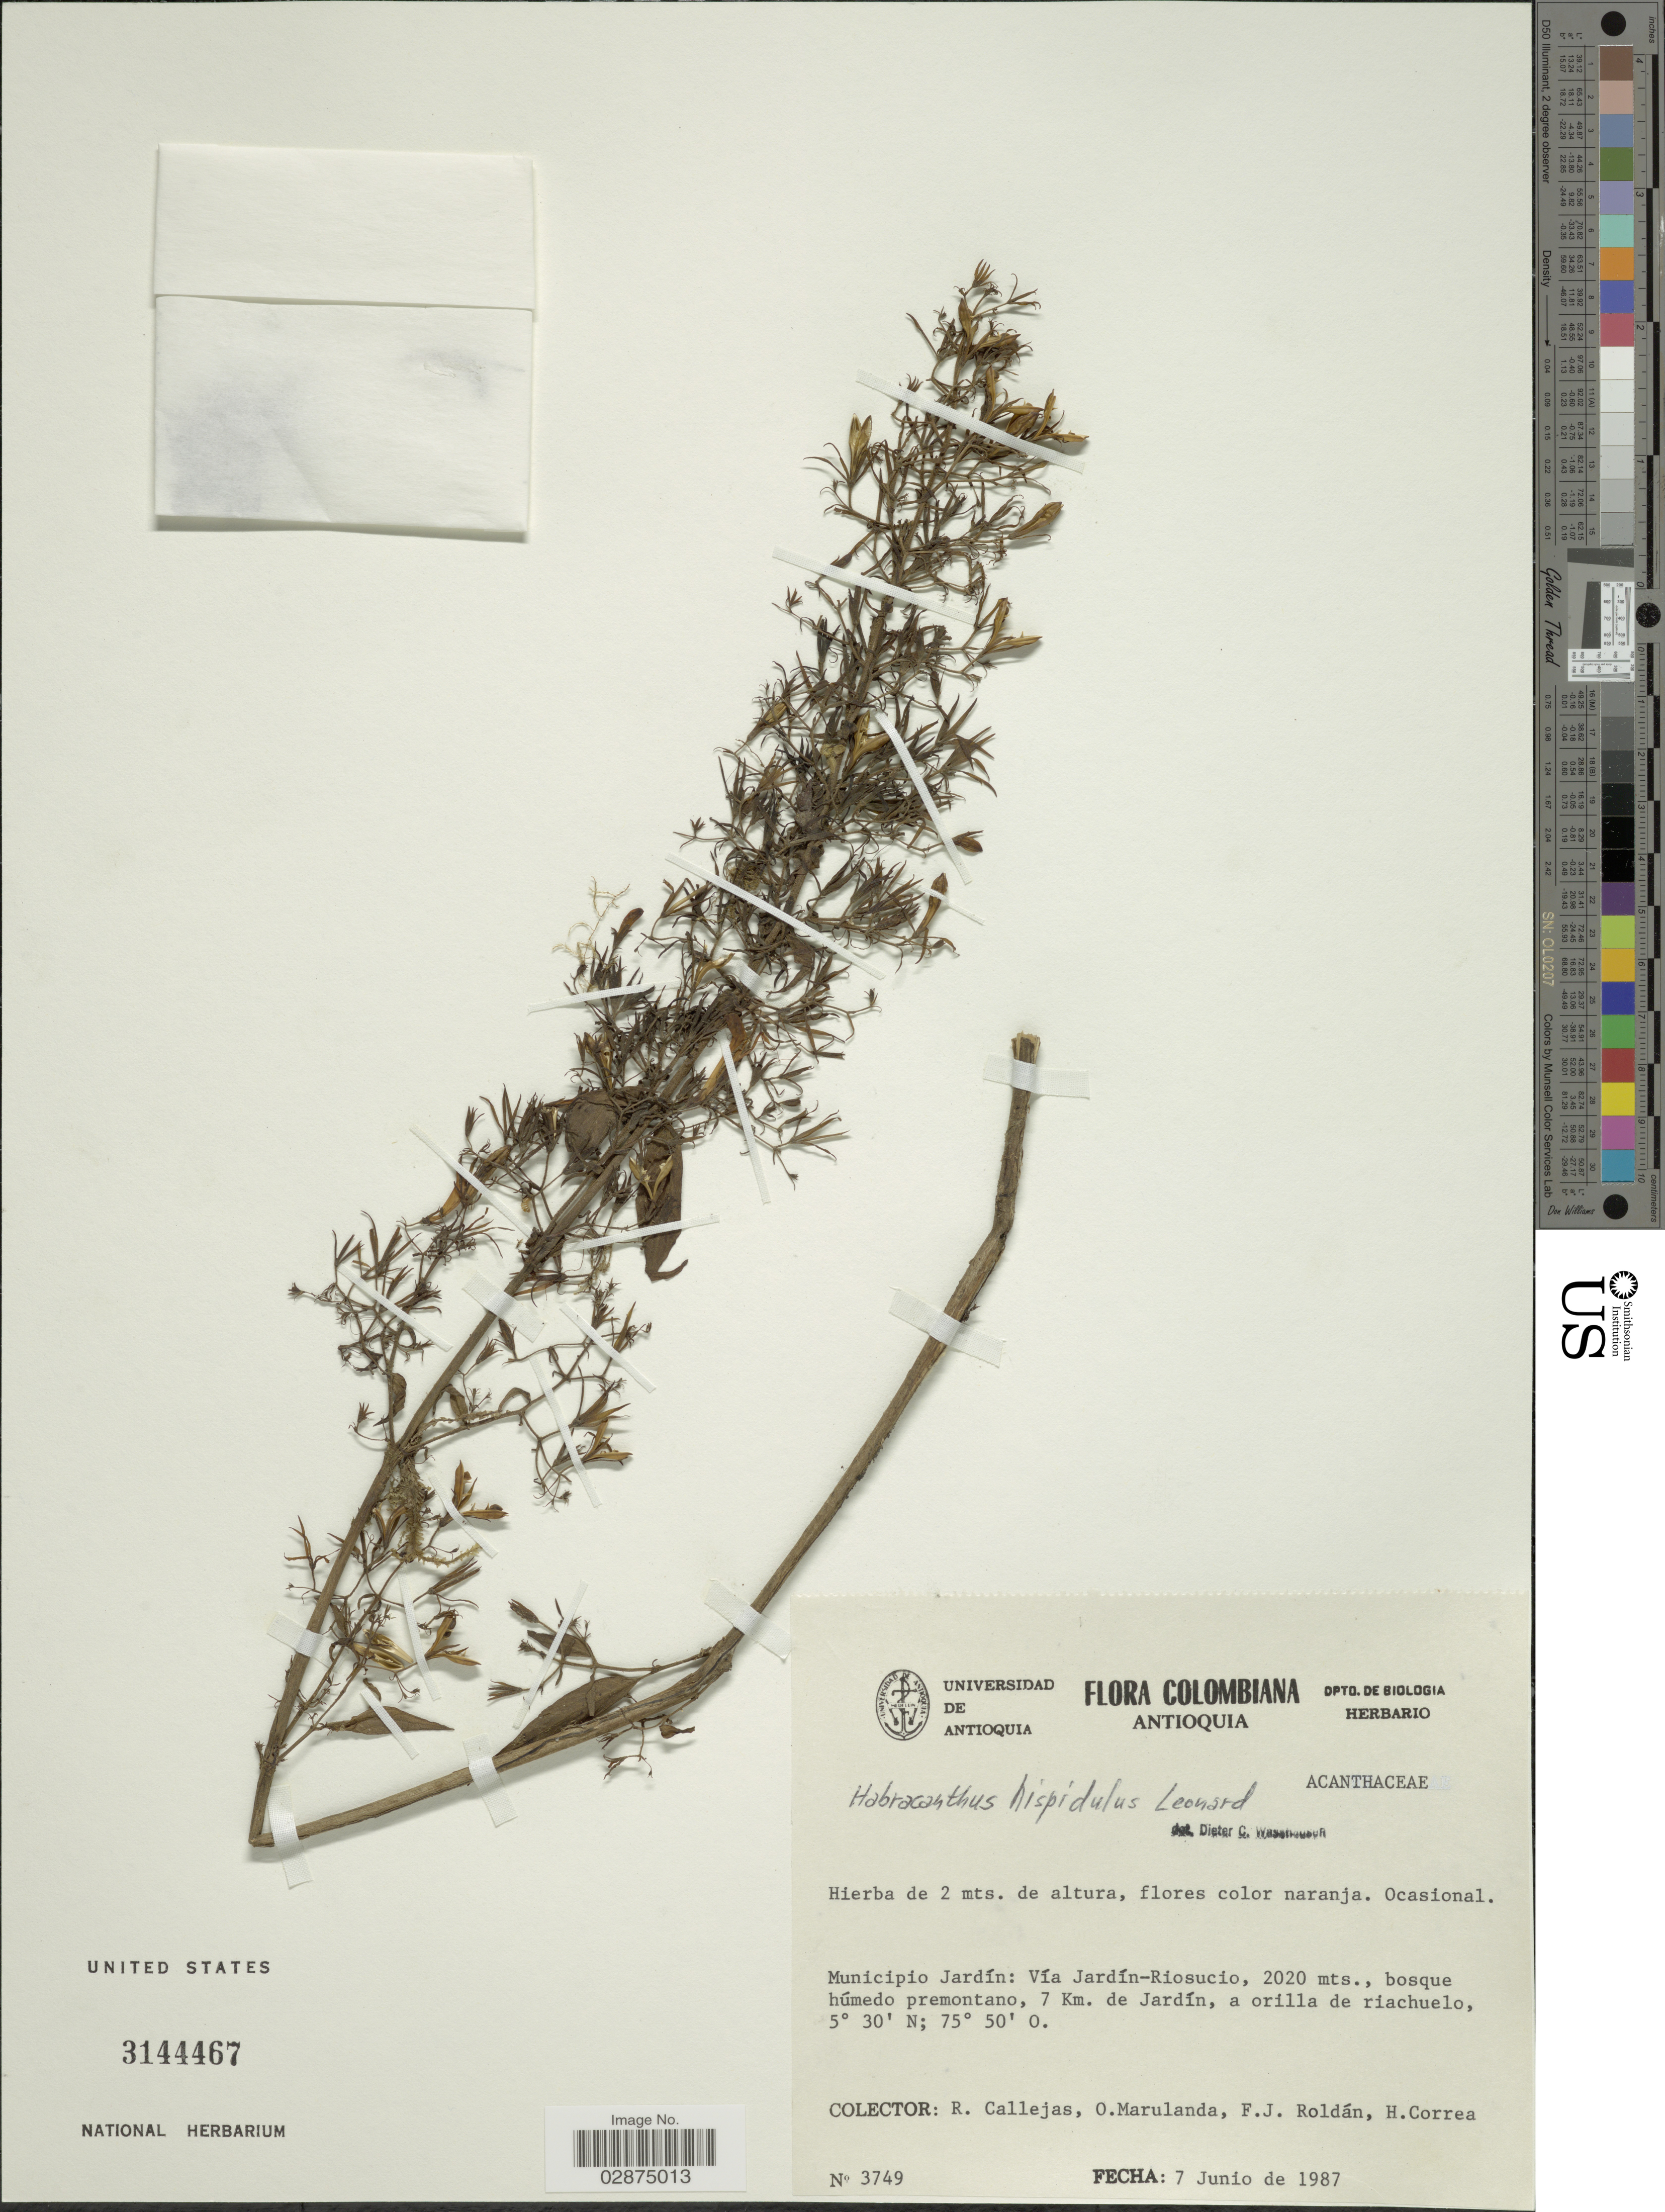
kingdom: Plantae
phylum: Tracheophyta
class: Magnoliopsida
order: Lamiales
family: Acanthaceae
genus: Habracanthus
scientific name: Habracanthus hispidulus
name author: Leonard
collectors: R. Callejas, O. Marulanda, F. J. Roldán & H. Correa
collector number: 3749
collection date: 1987-06-07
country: Colombia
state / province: Antioquia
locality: Municipio Jardín: Vía Jardín-Riosucio, 7 Km. de Jardín, a orilla de riachuelo.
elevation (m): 2020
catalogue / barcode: US 3144467